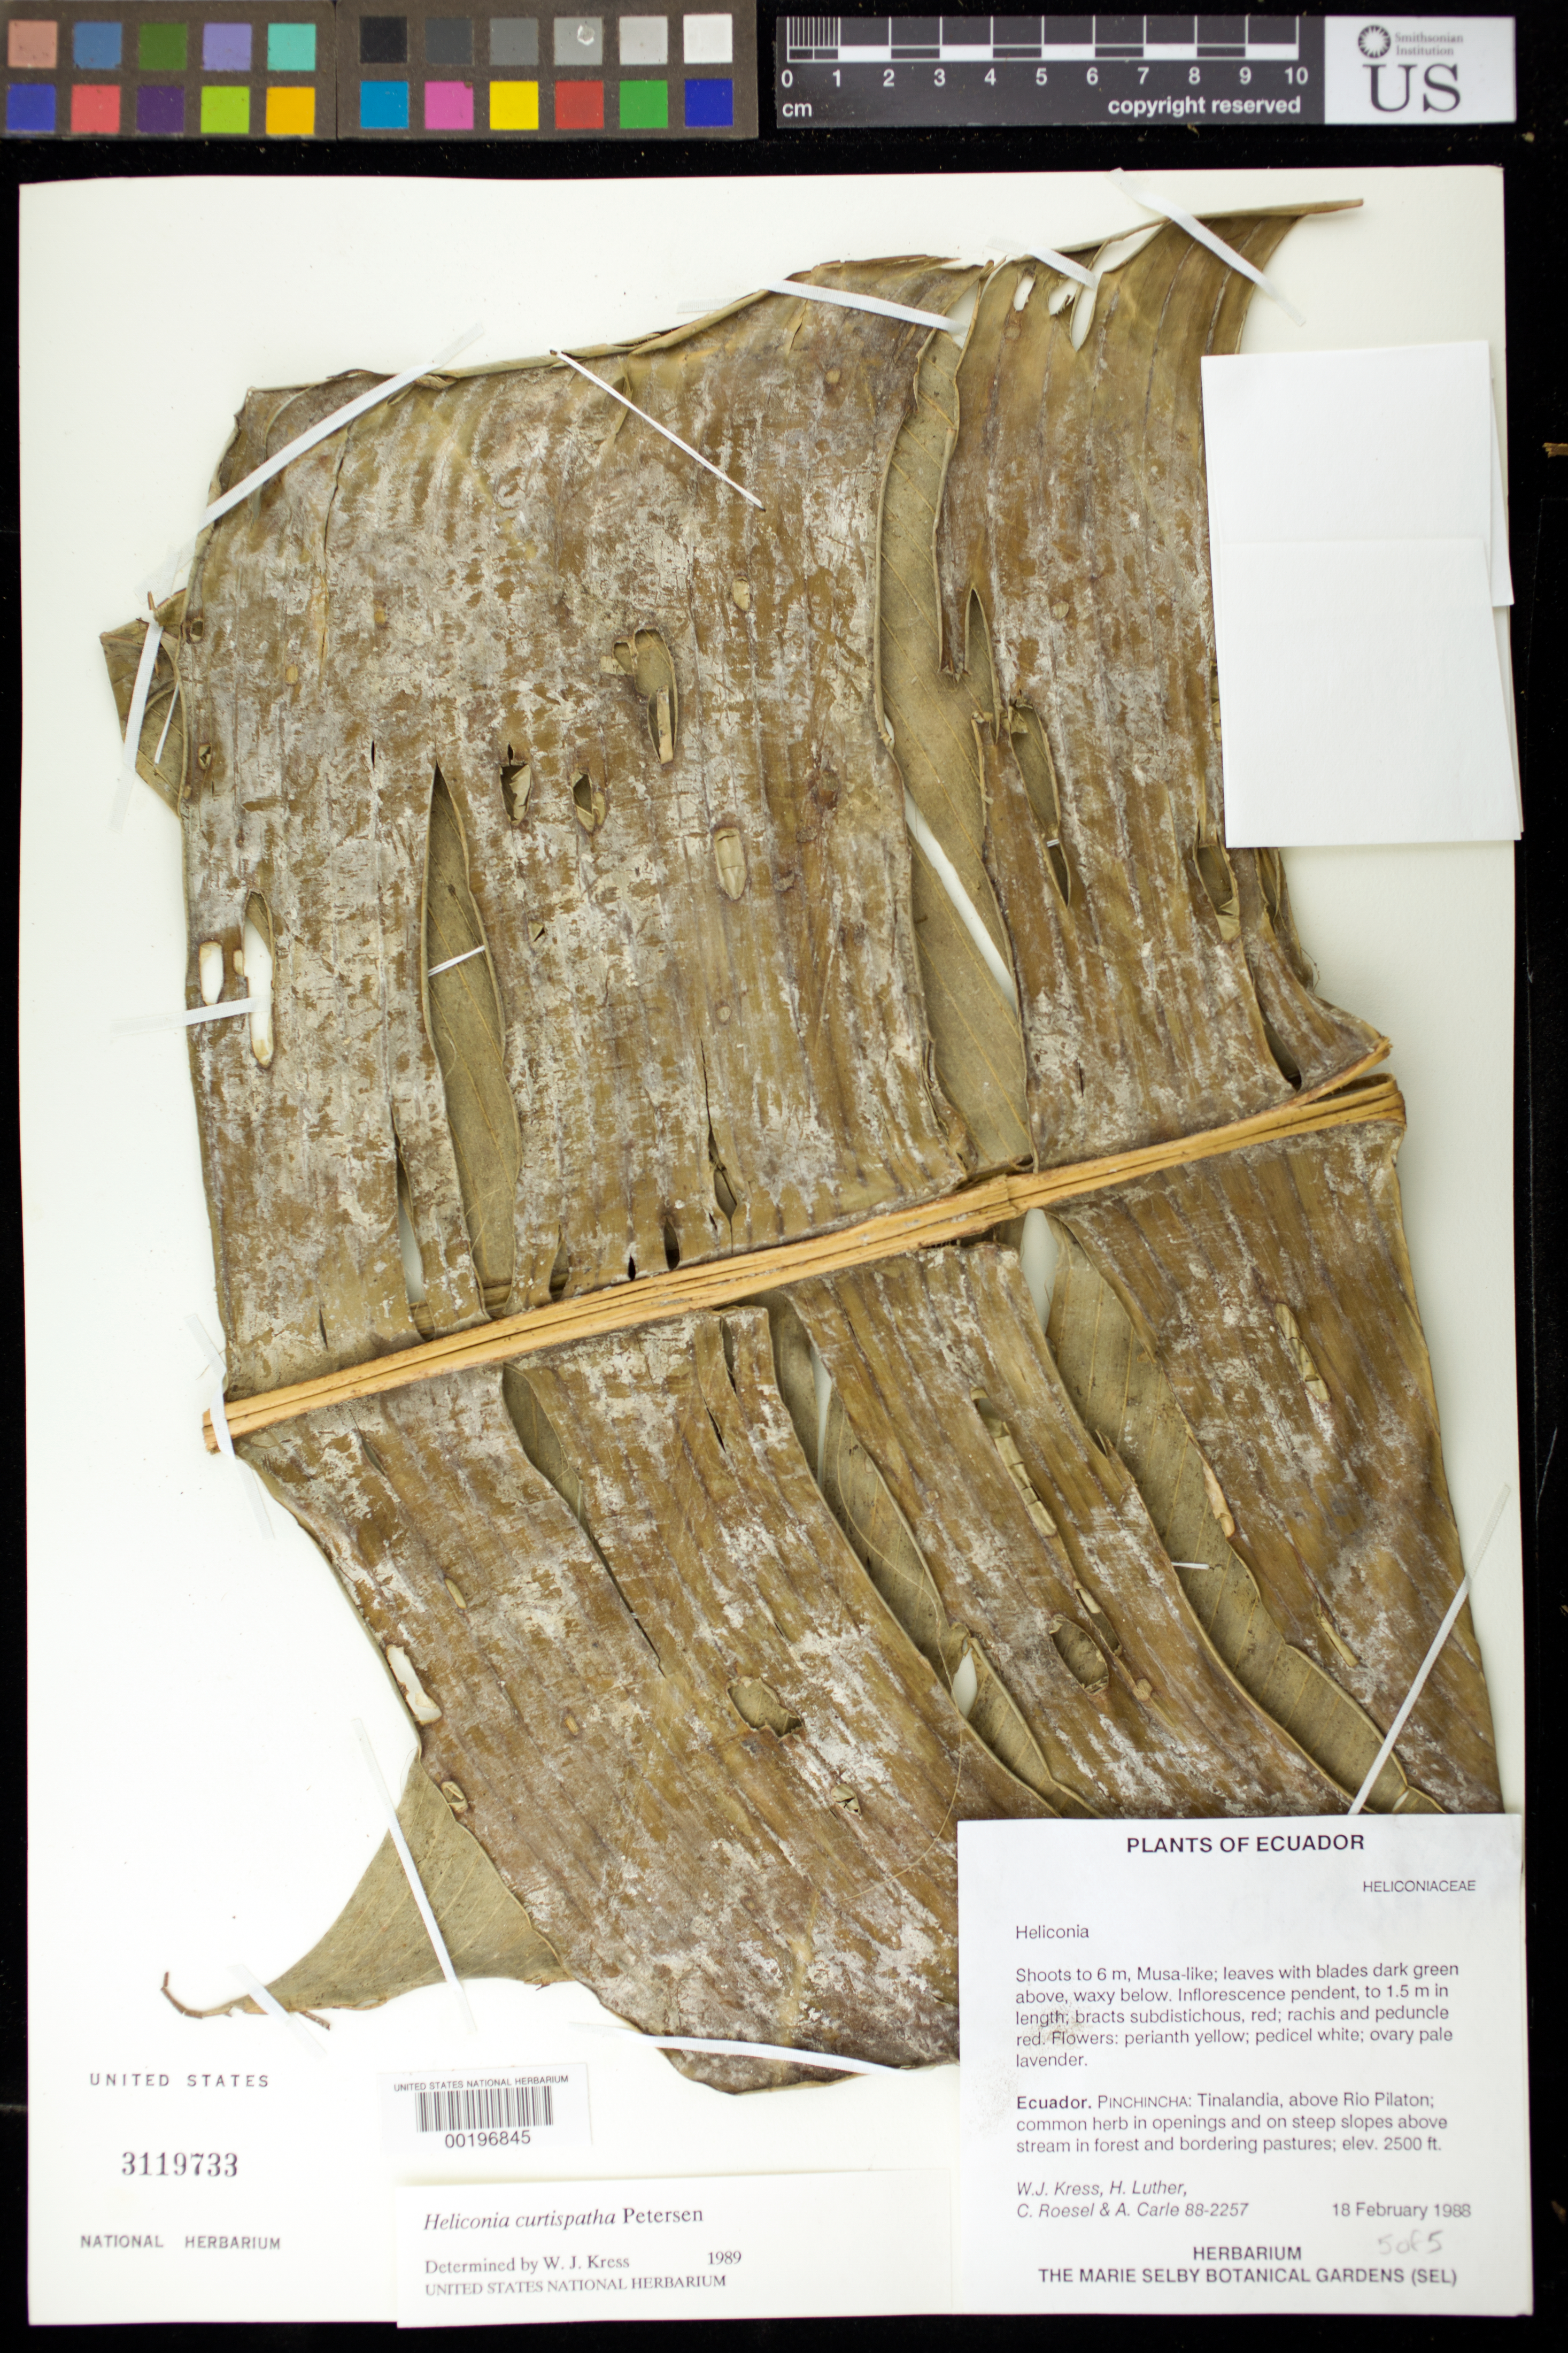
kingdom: Plantae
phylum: Tracheophyta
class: Liliopsida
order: Zingiberales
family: Heliconiaceae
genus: Heliconia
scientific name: Heliconia curtispatha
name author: Petersen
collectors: W. J. Kress, Harry E. Luther, C. S. Roesel & A. Carle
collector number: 88-2257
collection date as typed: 18 Feb 1988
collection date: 1988-02-18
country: Ecuador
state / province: Pichincha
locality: Tinalandia, above Rio pilaton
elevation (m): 762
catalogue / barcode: US 3119733